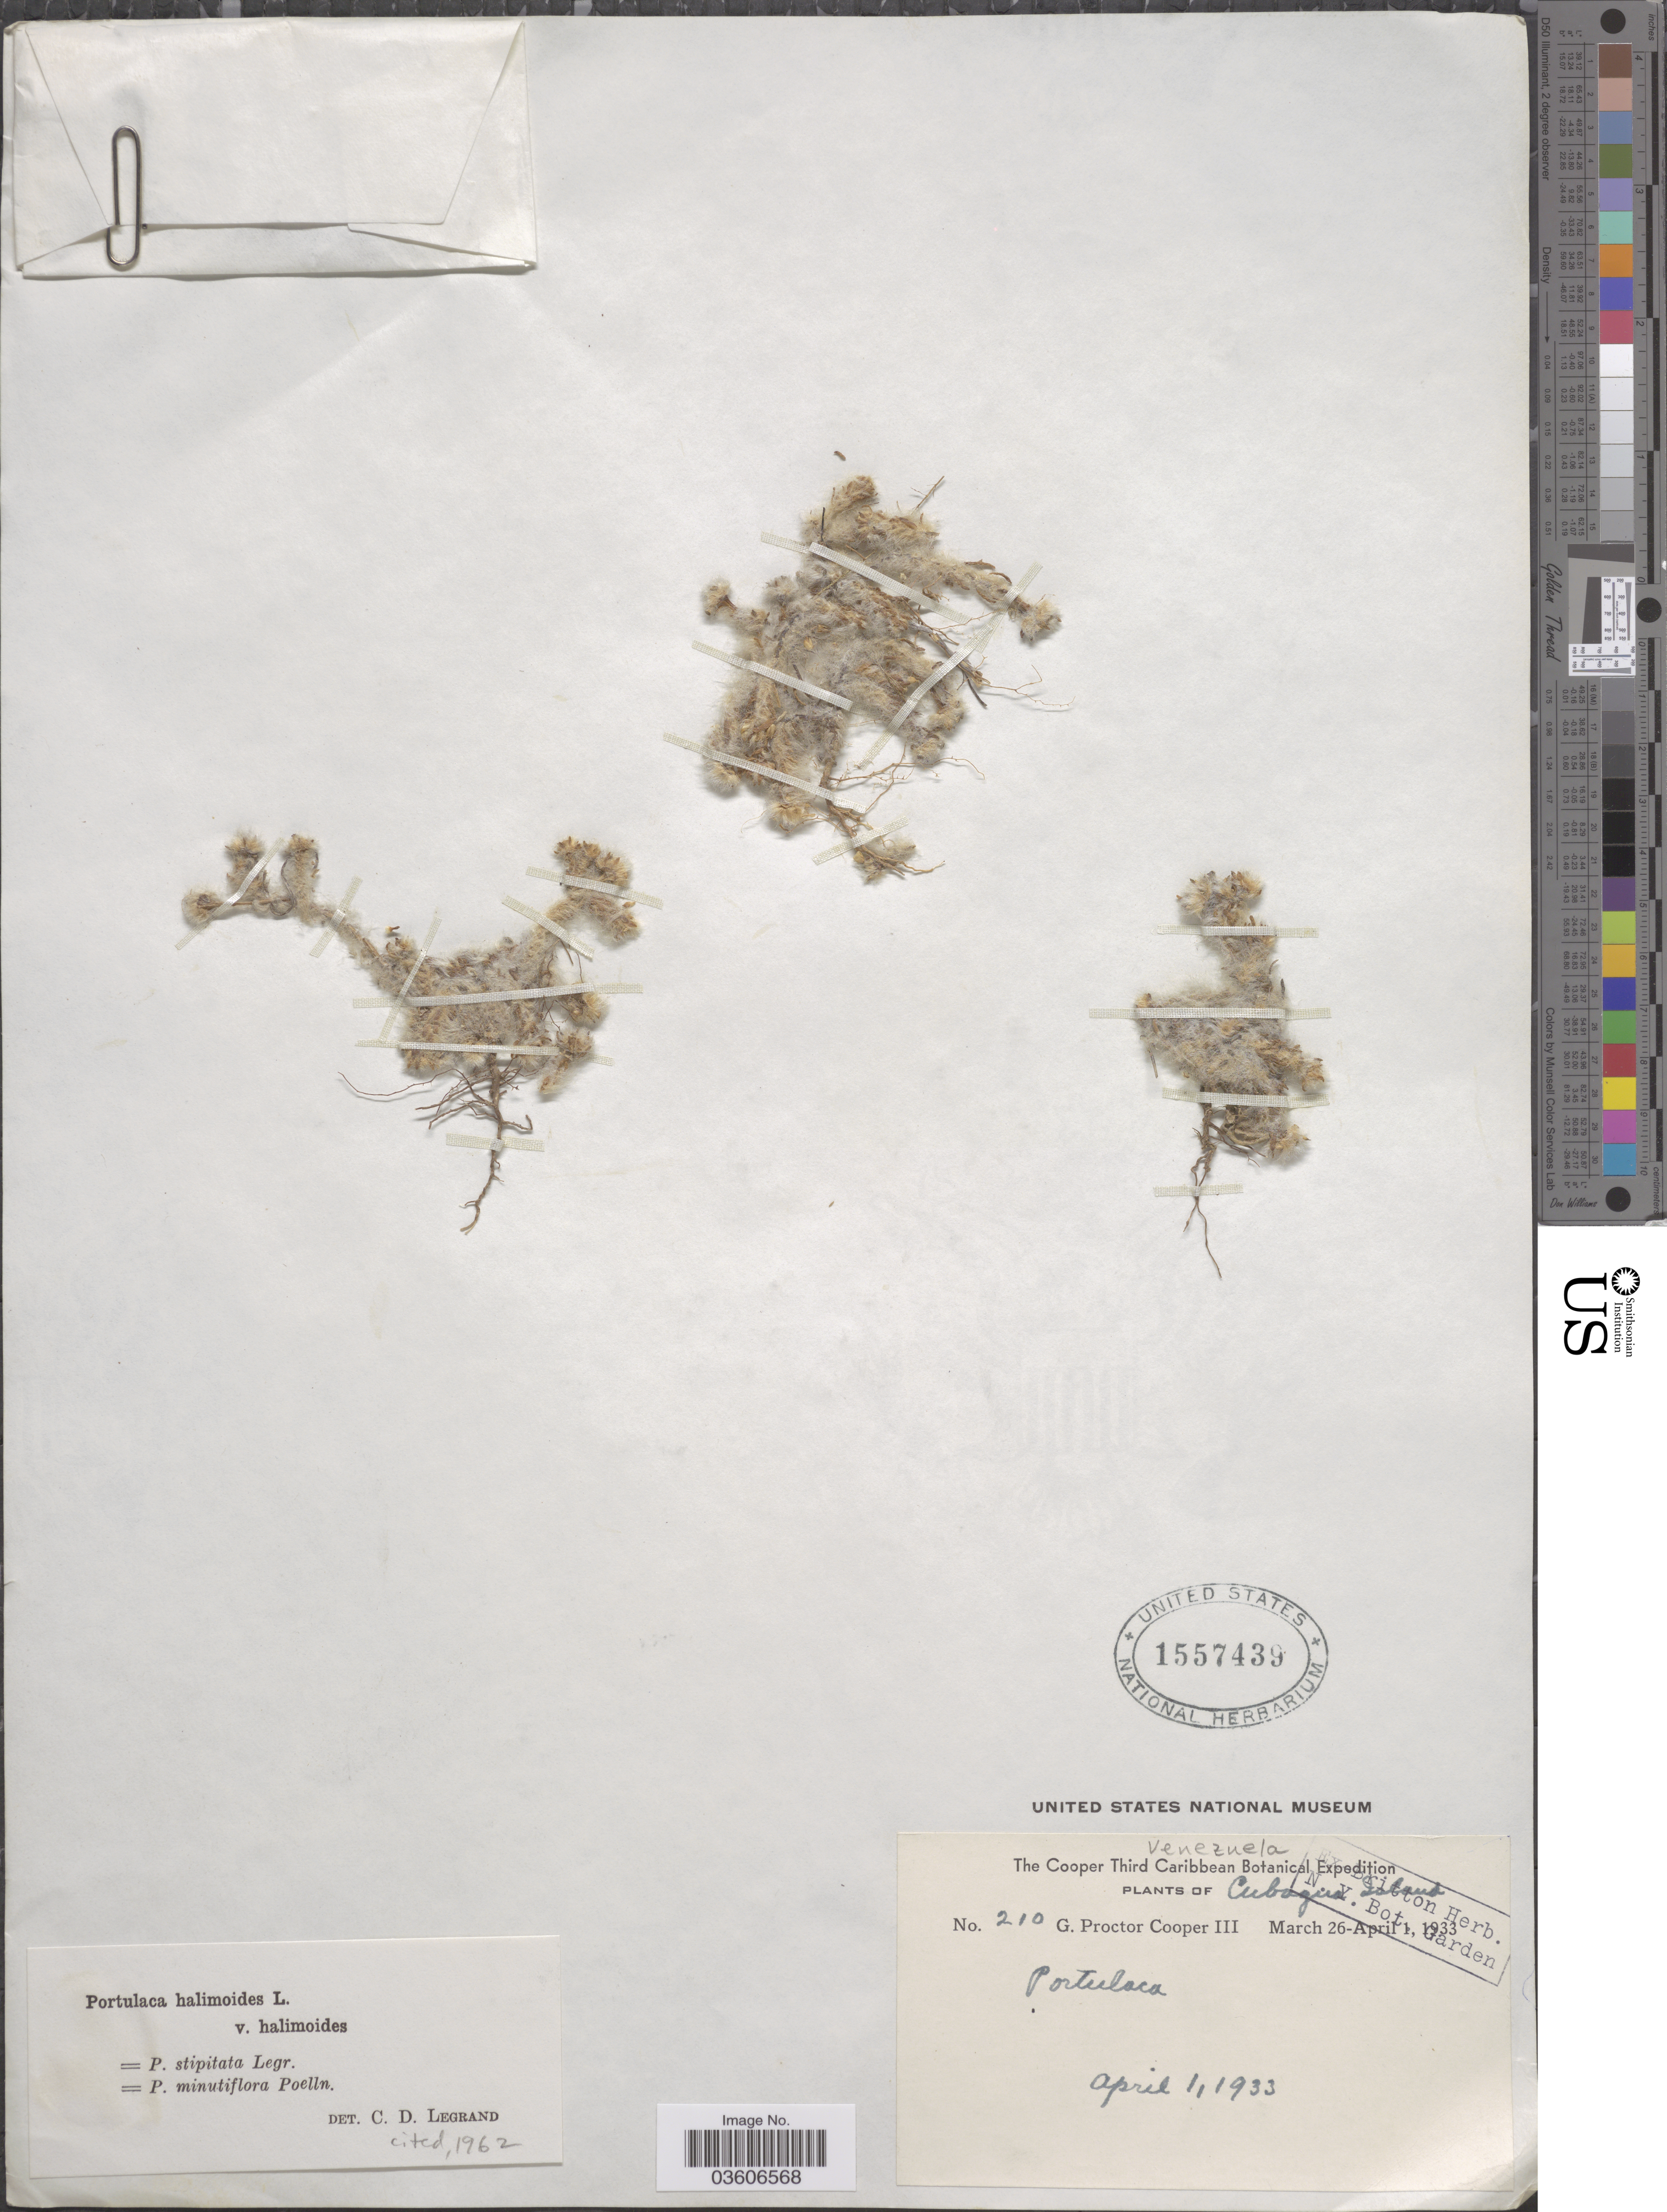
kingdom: Plantae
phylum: Tracheophyta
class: Magnoliopsida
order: Caryophyllales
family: Portulacaceae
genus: Portulaca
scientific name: Portulaca halimoides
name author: L.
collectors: G. Cooper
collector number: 210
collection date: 1933-04-01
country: Venezuela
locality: Cubagua Island.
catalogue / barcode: US 1557439